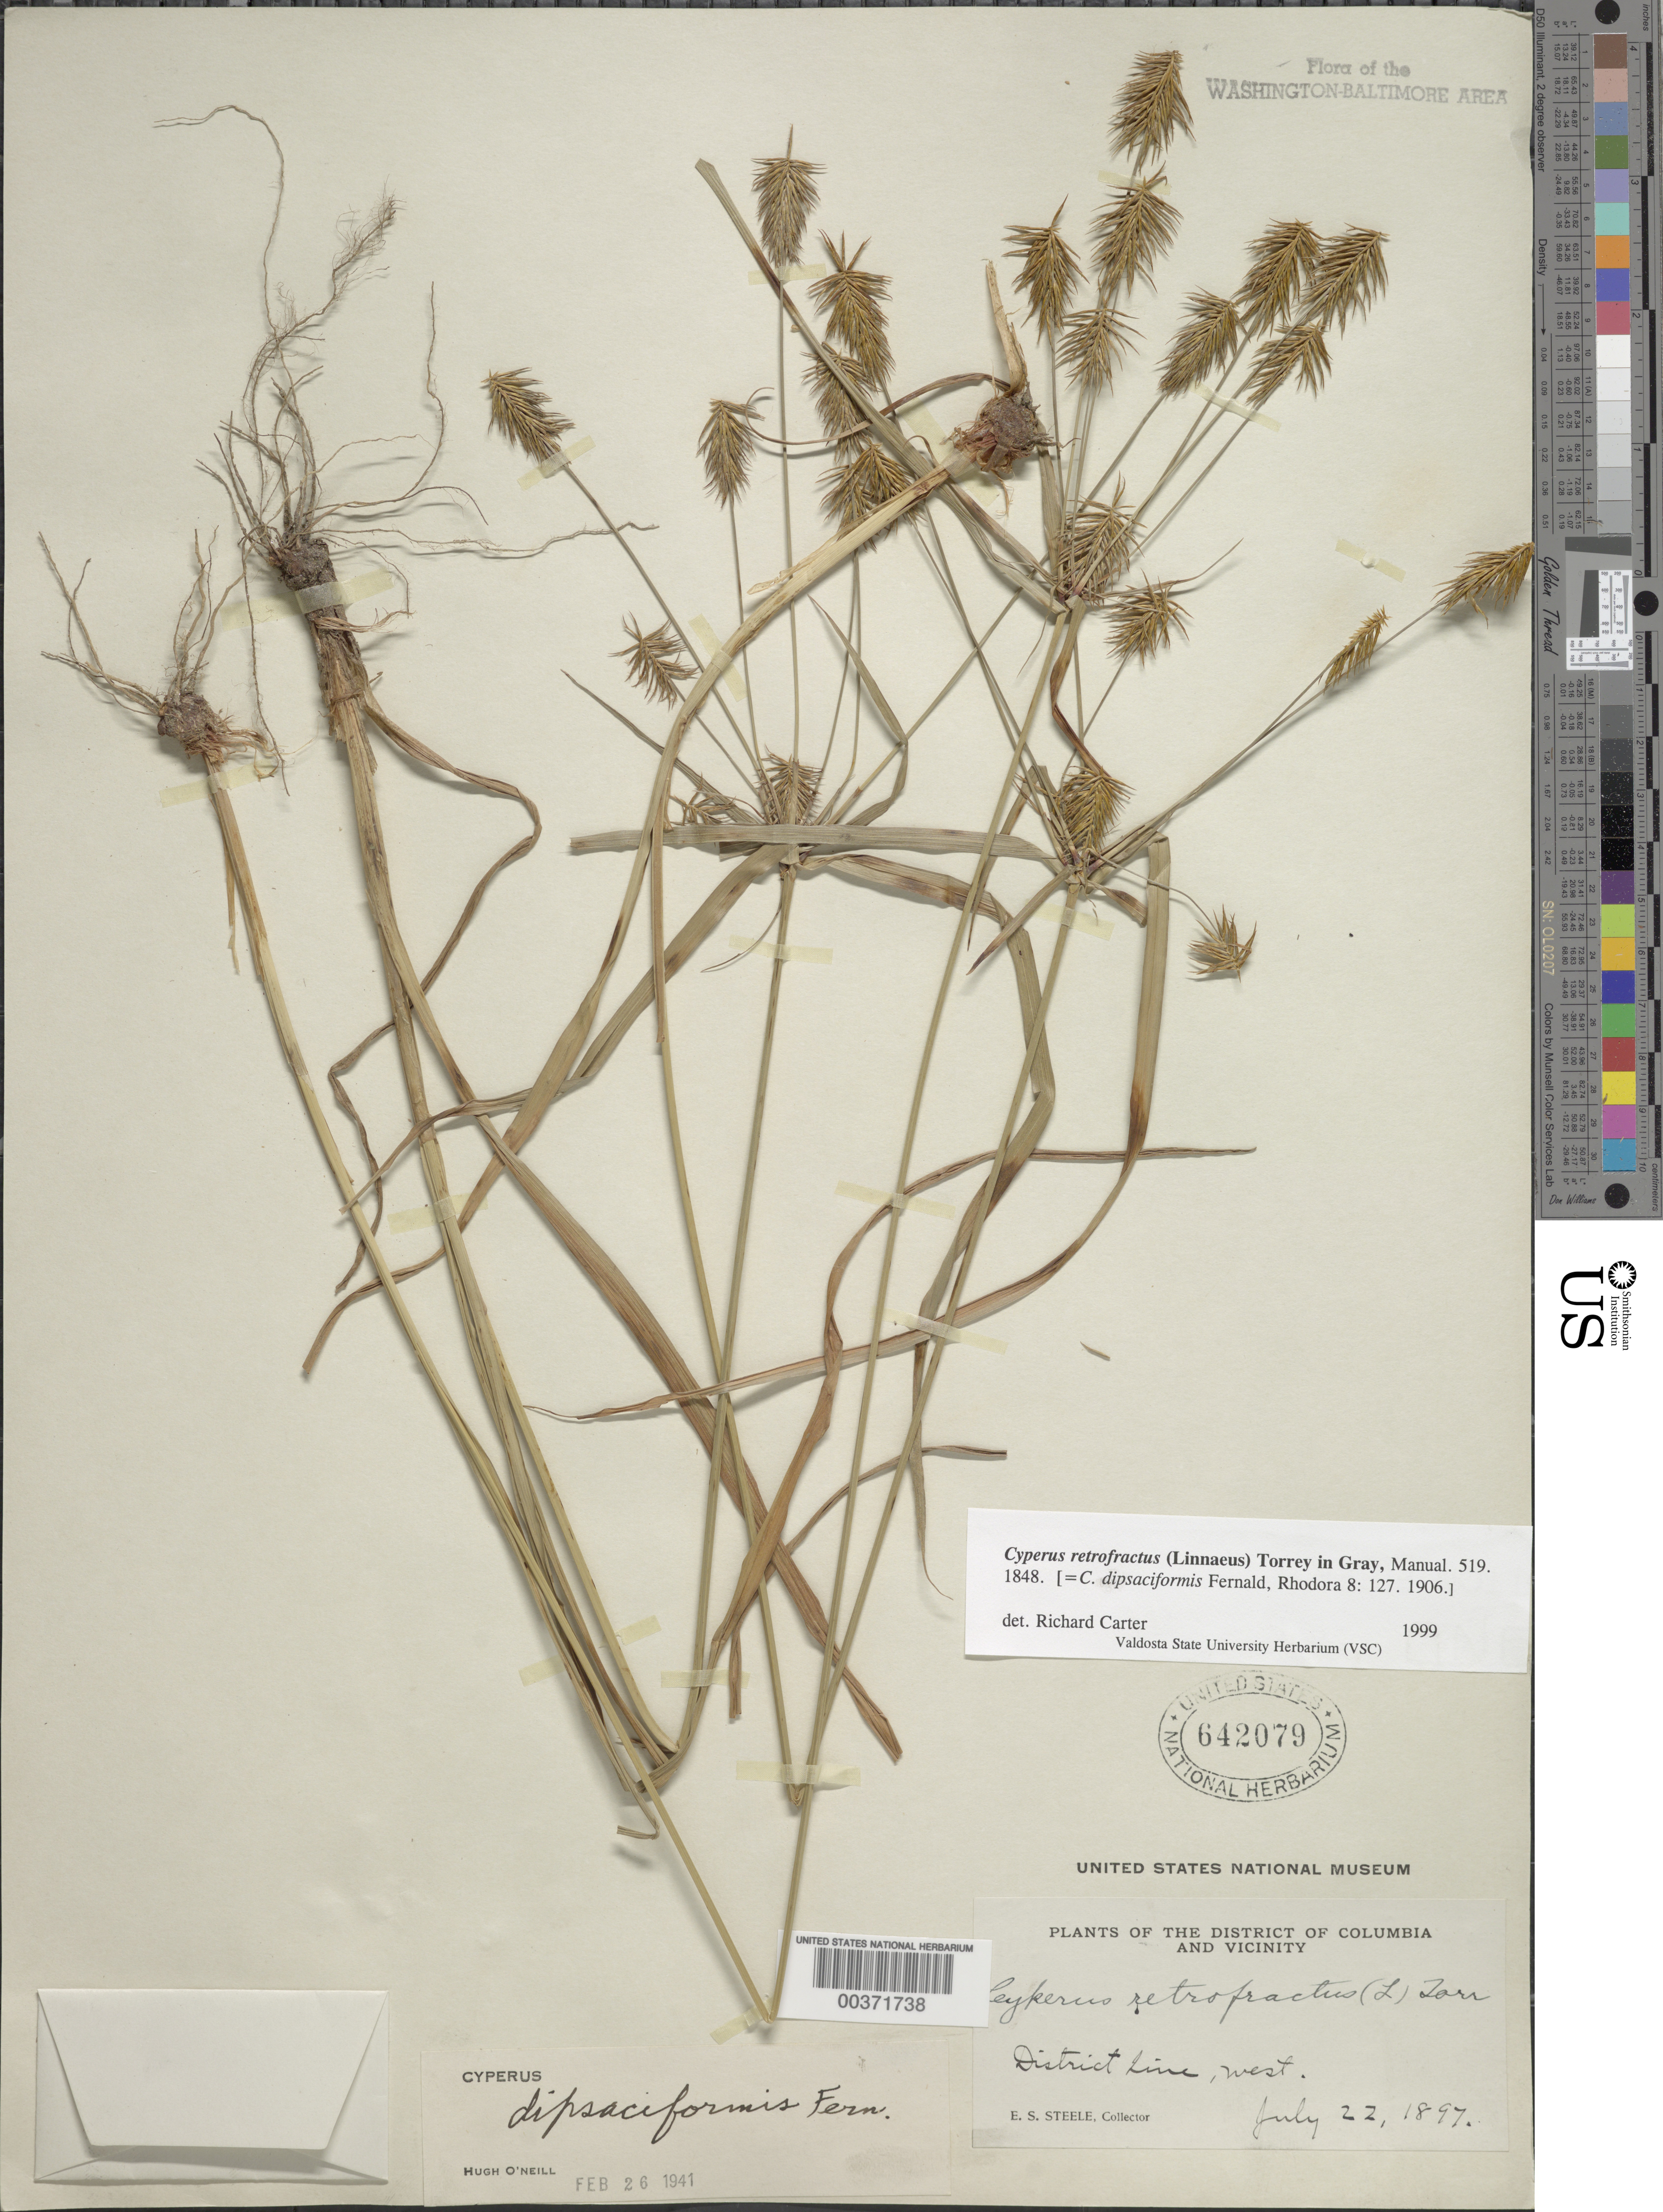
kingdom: Plantae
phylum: Tracheophyta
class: Liliopsida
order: Poales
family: Cyperaceae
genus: Cyperus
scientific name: Cyperus retrofractus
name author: (L.) Torr.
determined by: O'Neill, Hugh T.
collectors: E. Steele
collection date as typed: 22 Jul 1897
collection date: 1897-07-22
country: United States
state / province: District of Columbia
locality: District Line, West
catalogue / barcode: US 642079